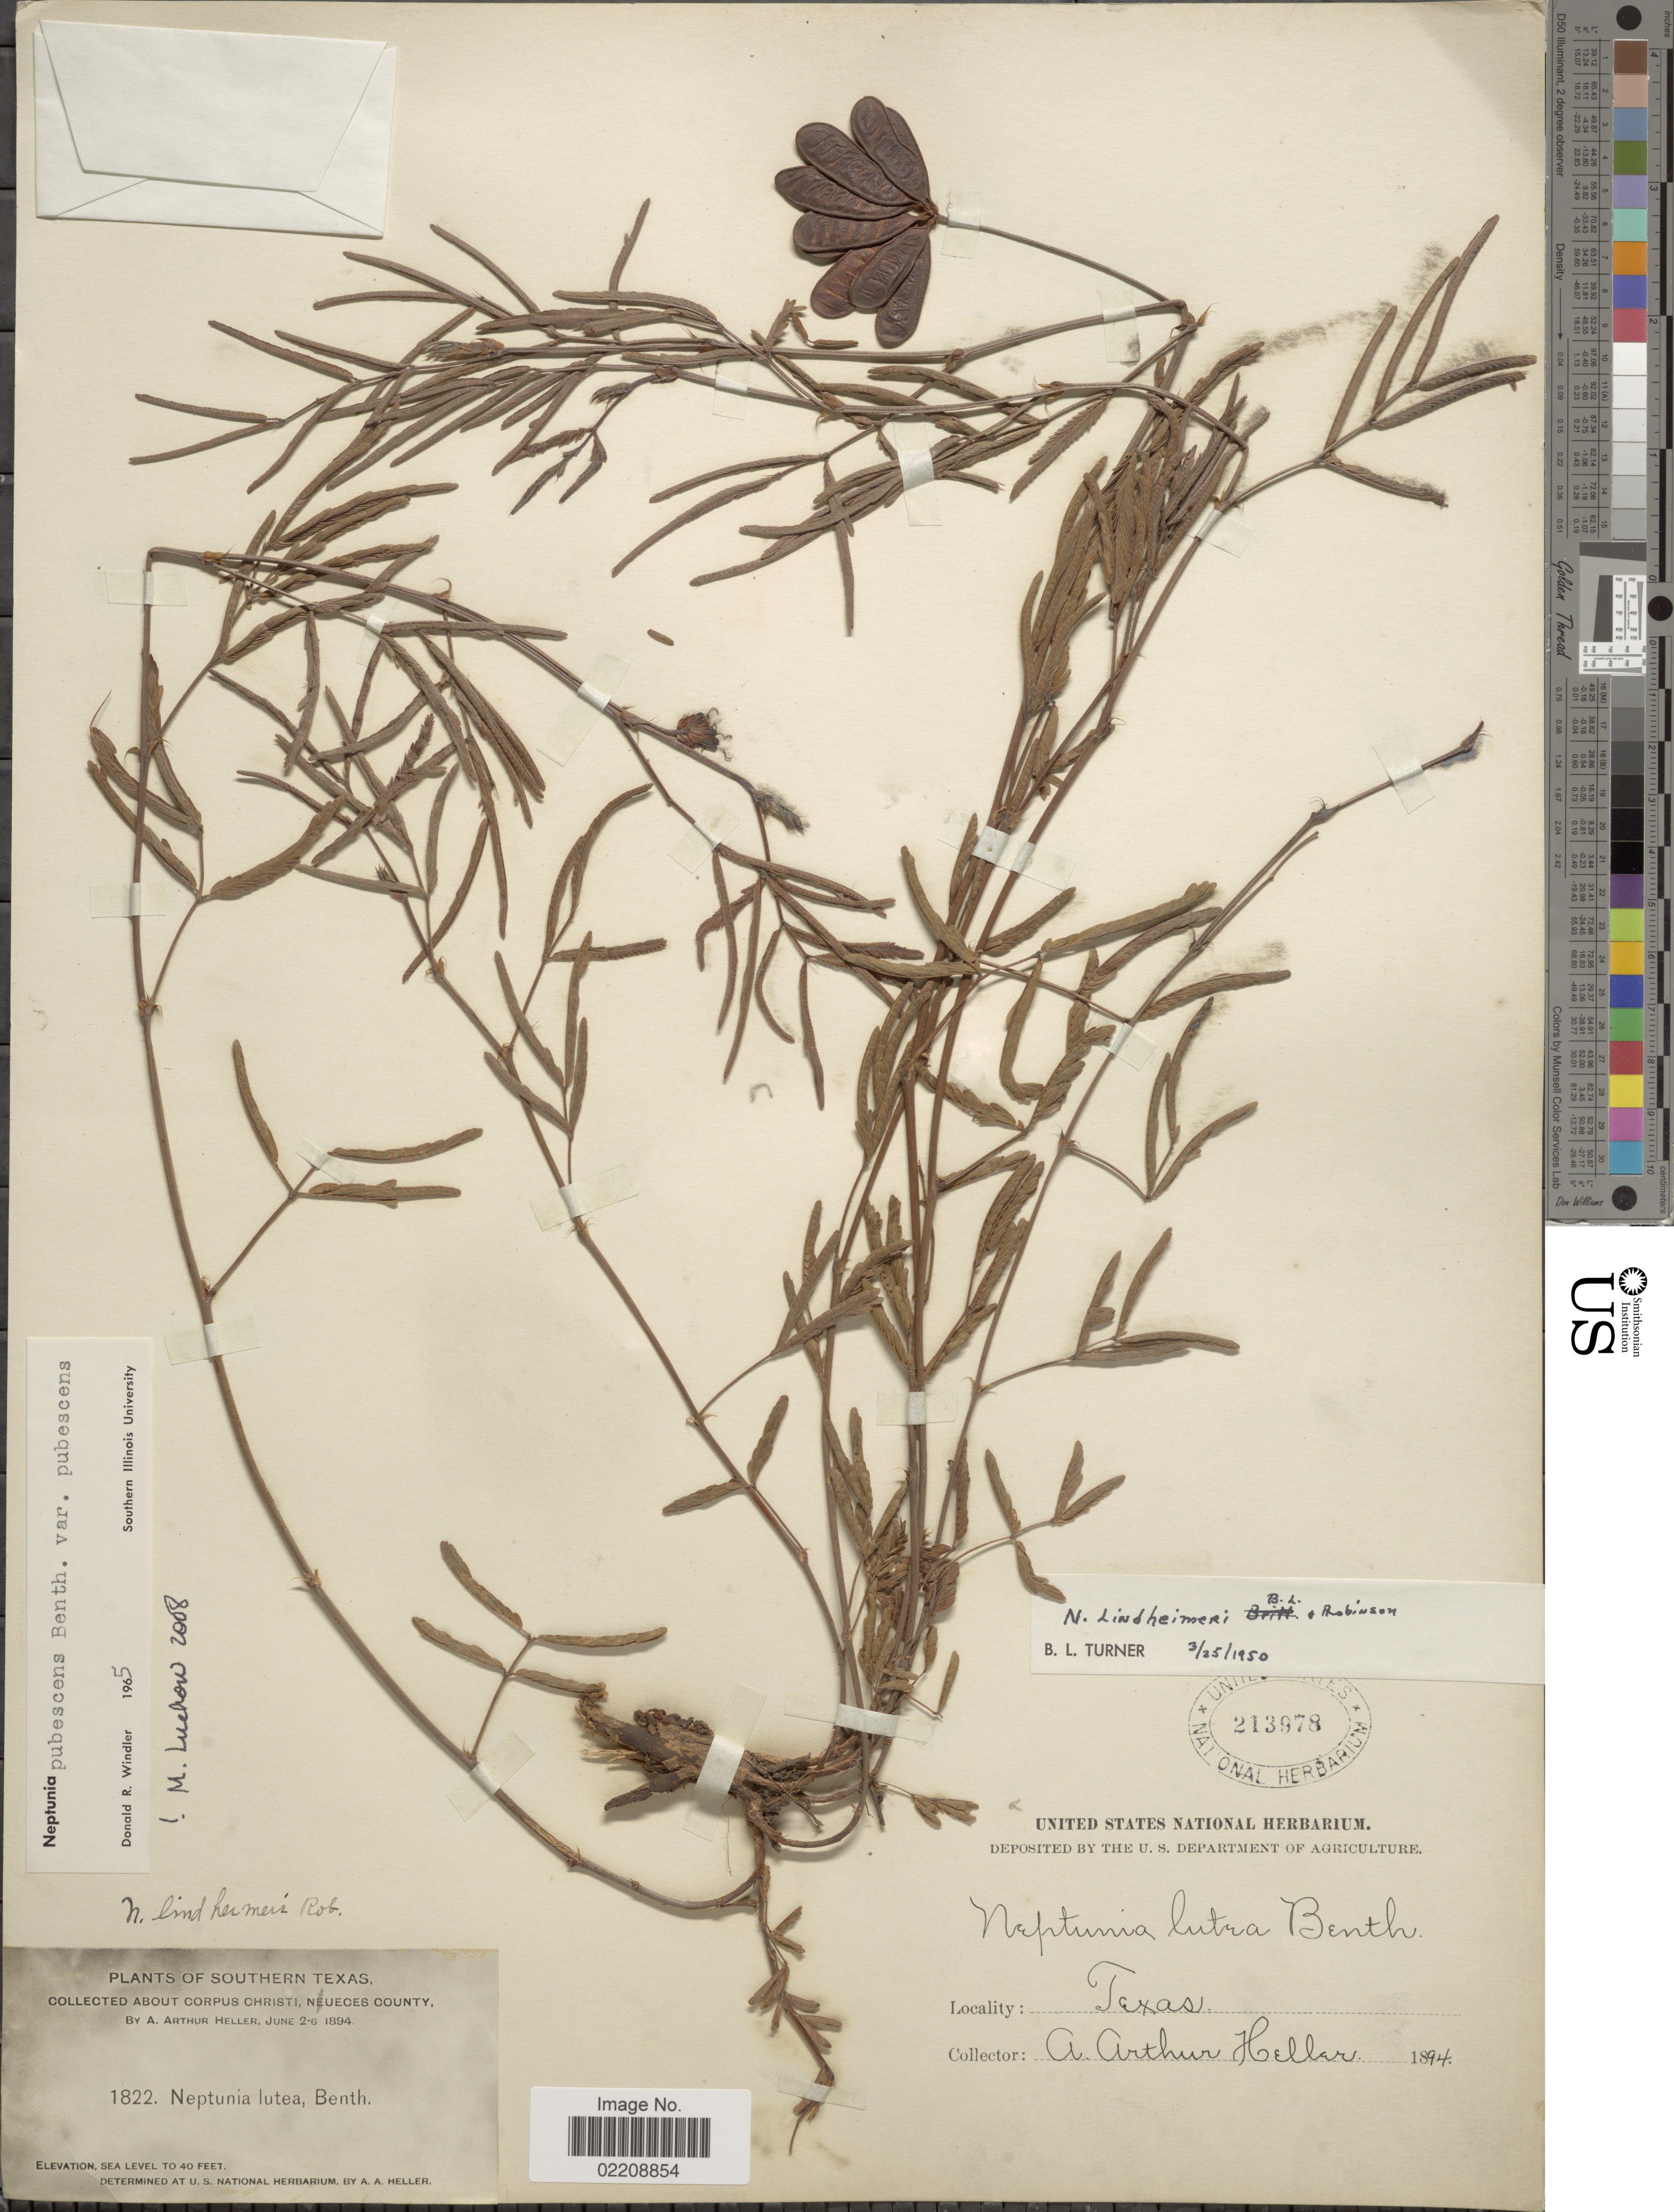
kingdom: Plantae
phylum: Tracheophyta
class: Magnoliopsida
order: Fabales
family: Fabaceae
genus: Neptunia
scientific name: Neptunia pubescens var. pubescens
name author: Benth.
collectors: A. A. Heller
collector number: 1822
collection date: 1894-06-02/1894-06-06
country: United States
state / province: Texas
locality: Southern Texas, about Corpus Christi, Neueces County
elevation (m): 12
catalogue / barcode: US 213978